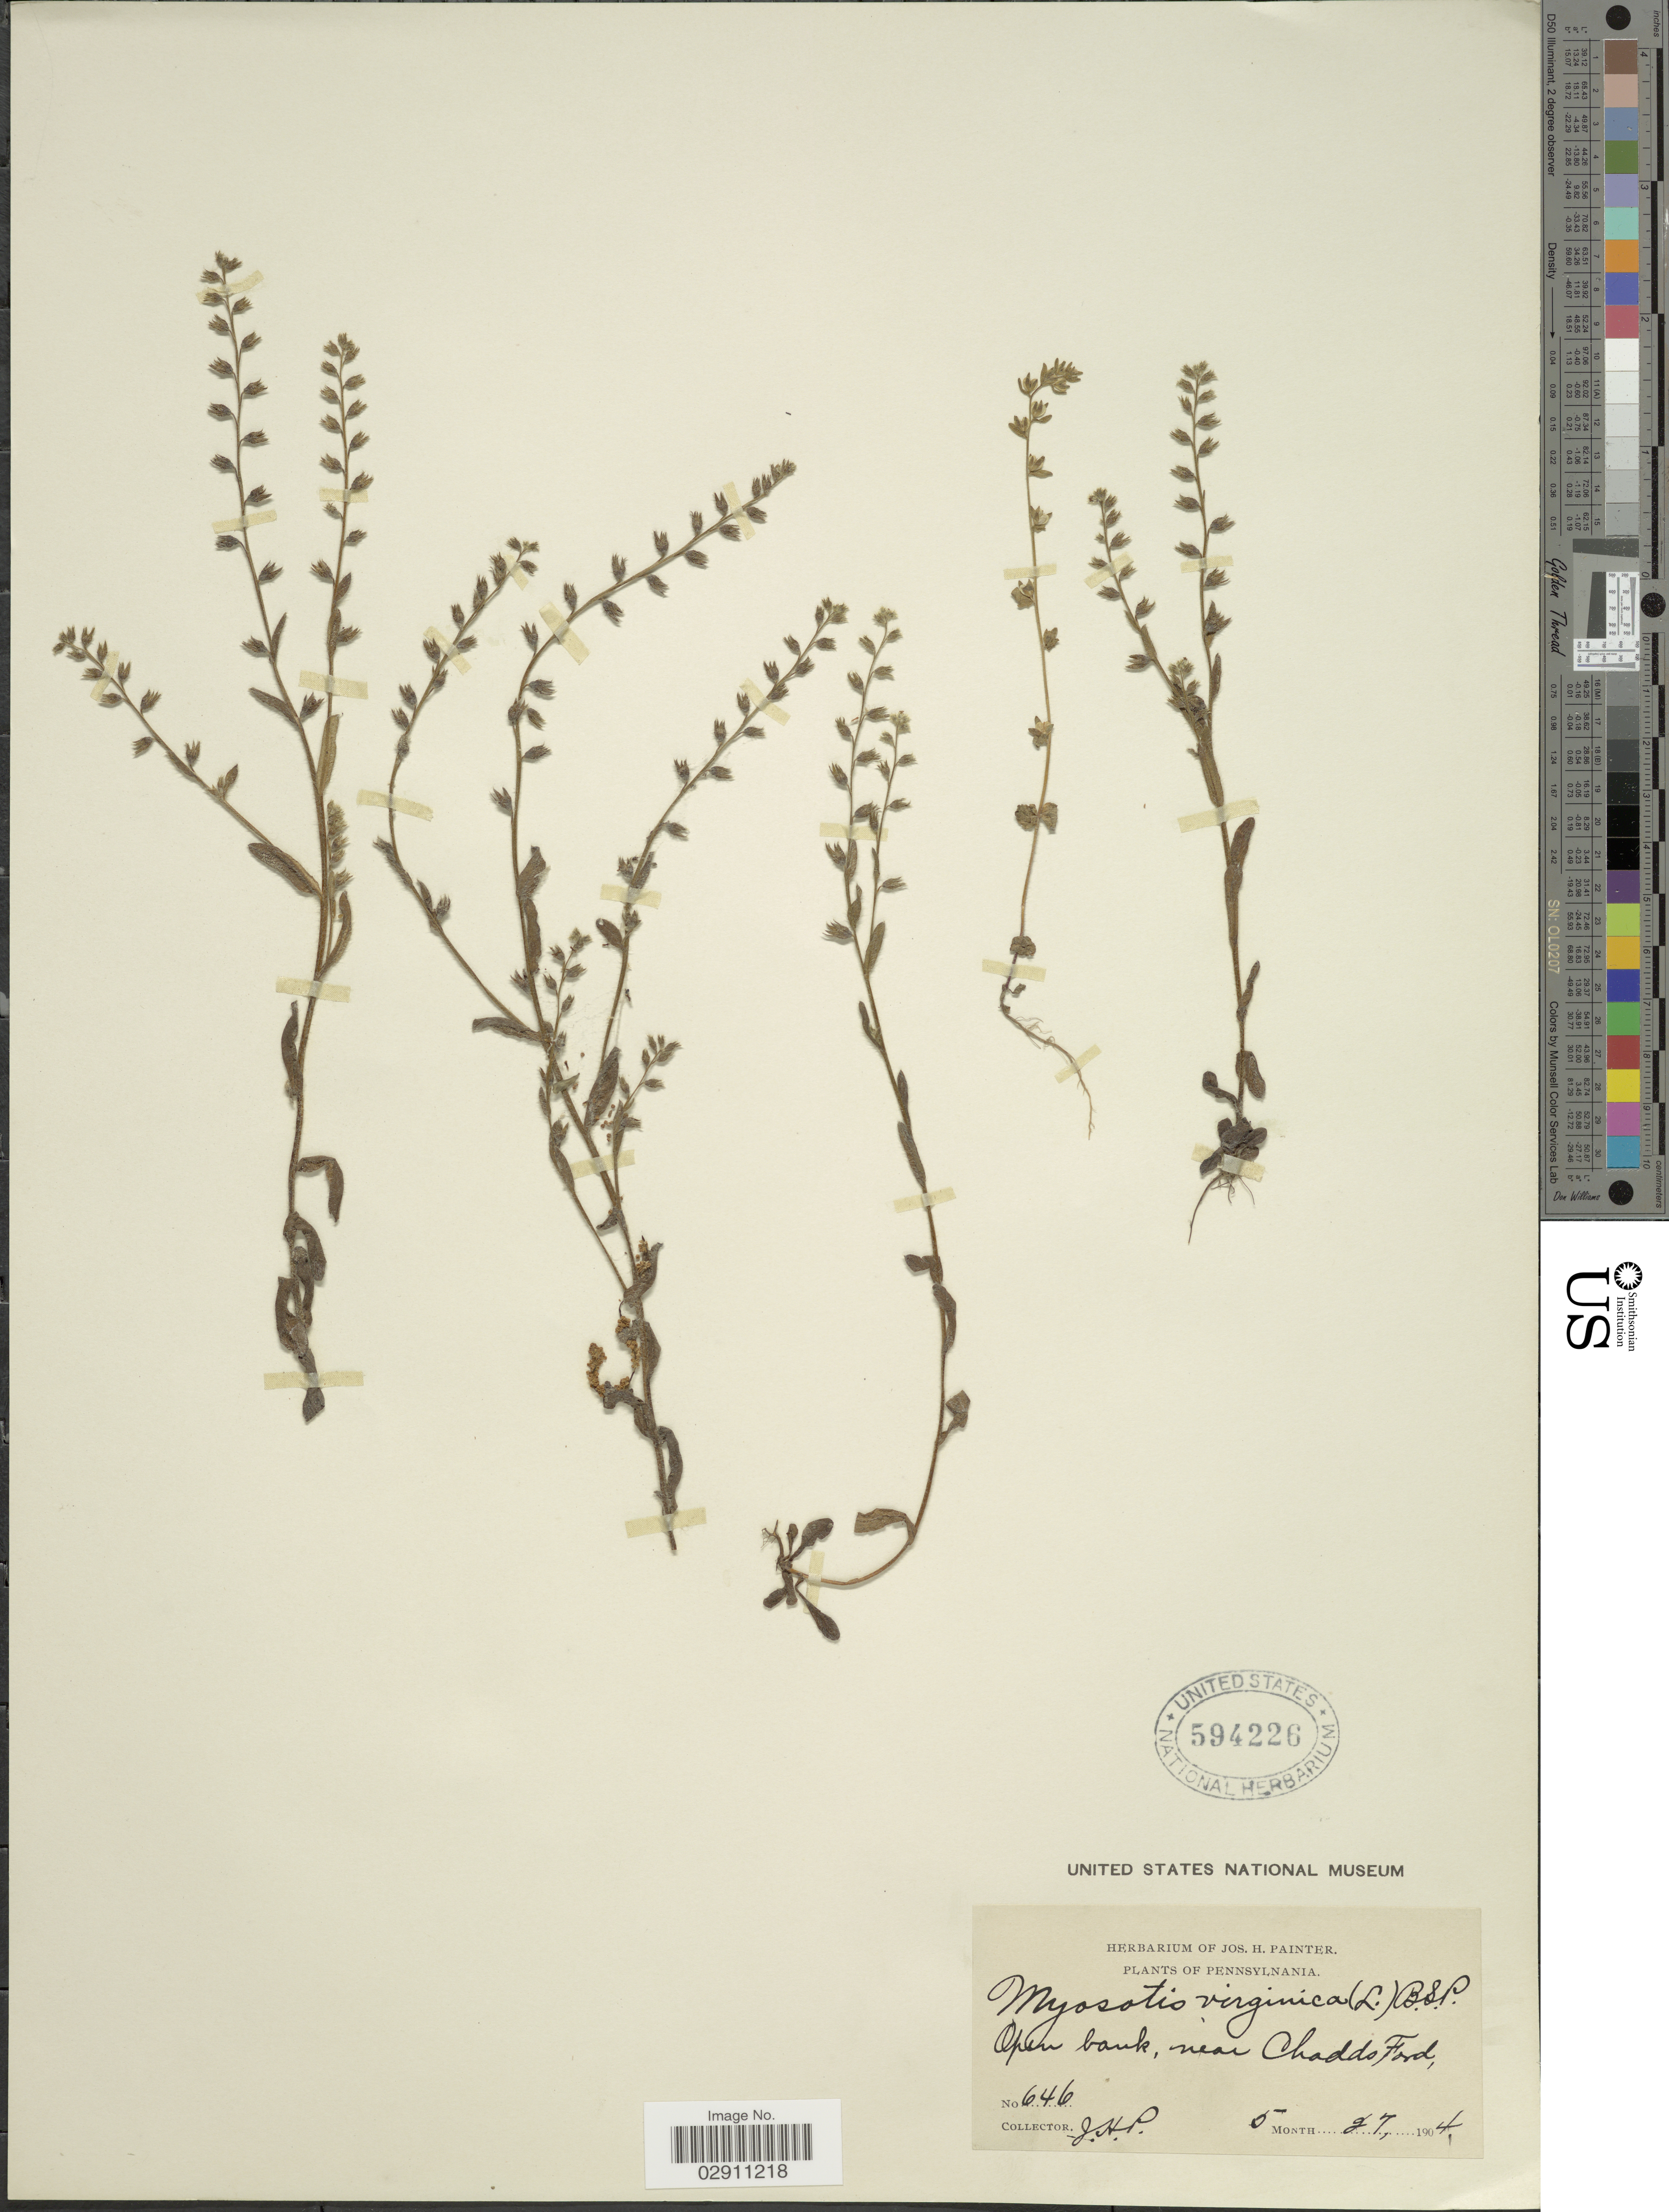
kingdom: Plantae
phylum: Tracheophyta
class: Magnoliopsida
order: Boraginales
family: Boraginaceae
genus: Myosotis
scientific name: Myosotis verna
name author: Nutt.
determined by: Goldman, Doug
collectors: J. H. Painter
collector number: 646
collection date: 1904-05-27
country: United States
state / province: Pennsylvania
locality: Open bank, near Chadds Ford.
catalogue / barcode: US 594226